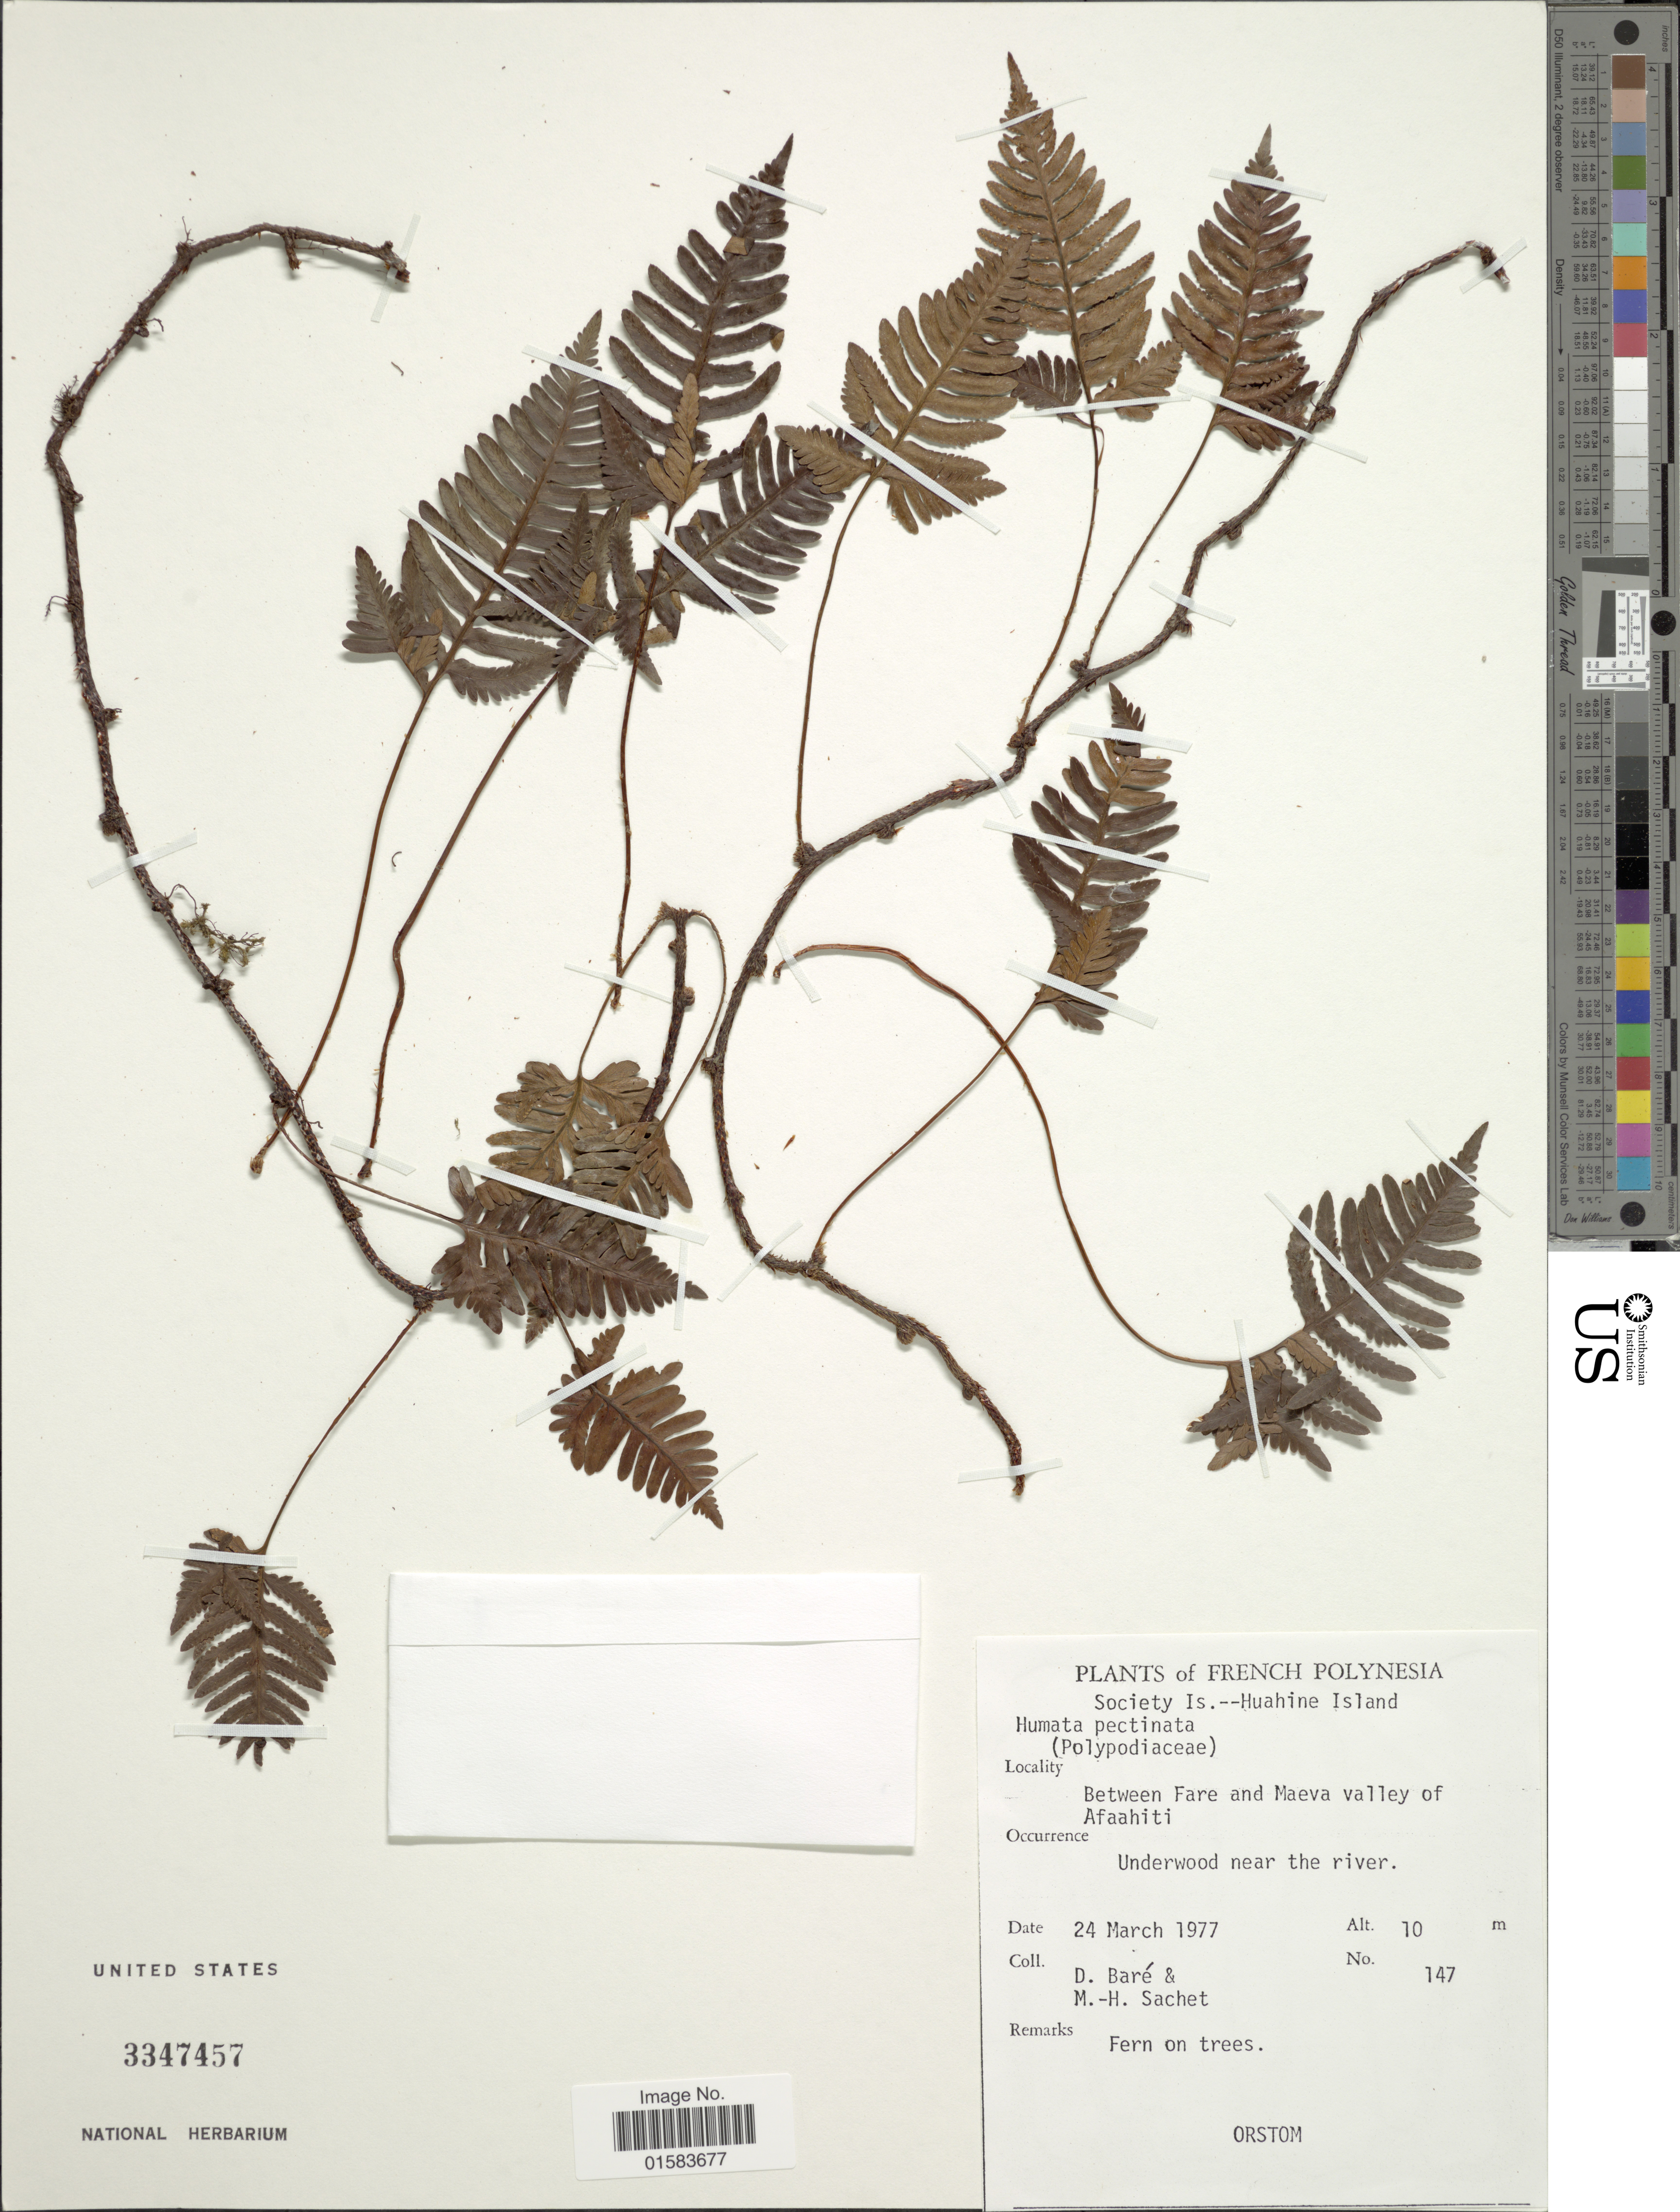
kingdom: Plantae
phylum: Tracheophyta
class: Polypodiopsida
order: Polypodiales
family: Davalliaceae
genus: Davallia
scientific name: Davallia pectinata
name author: Sm.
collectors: D. Baré & M.-H. Sachet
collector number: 147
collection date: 1977-03-24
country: French Polynesia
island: Huahine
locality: Society Is. Huahine Island, Between Fare and Maeva valley of Afaahiti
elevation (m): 10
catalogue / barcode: US 3347457